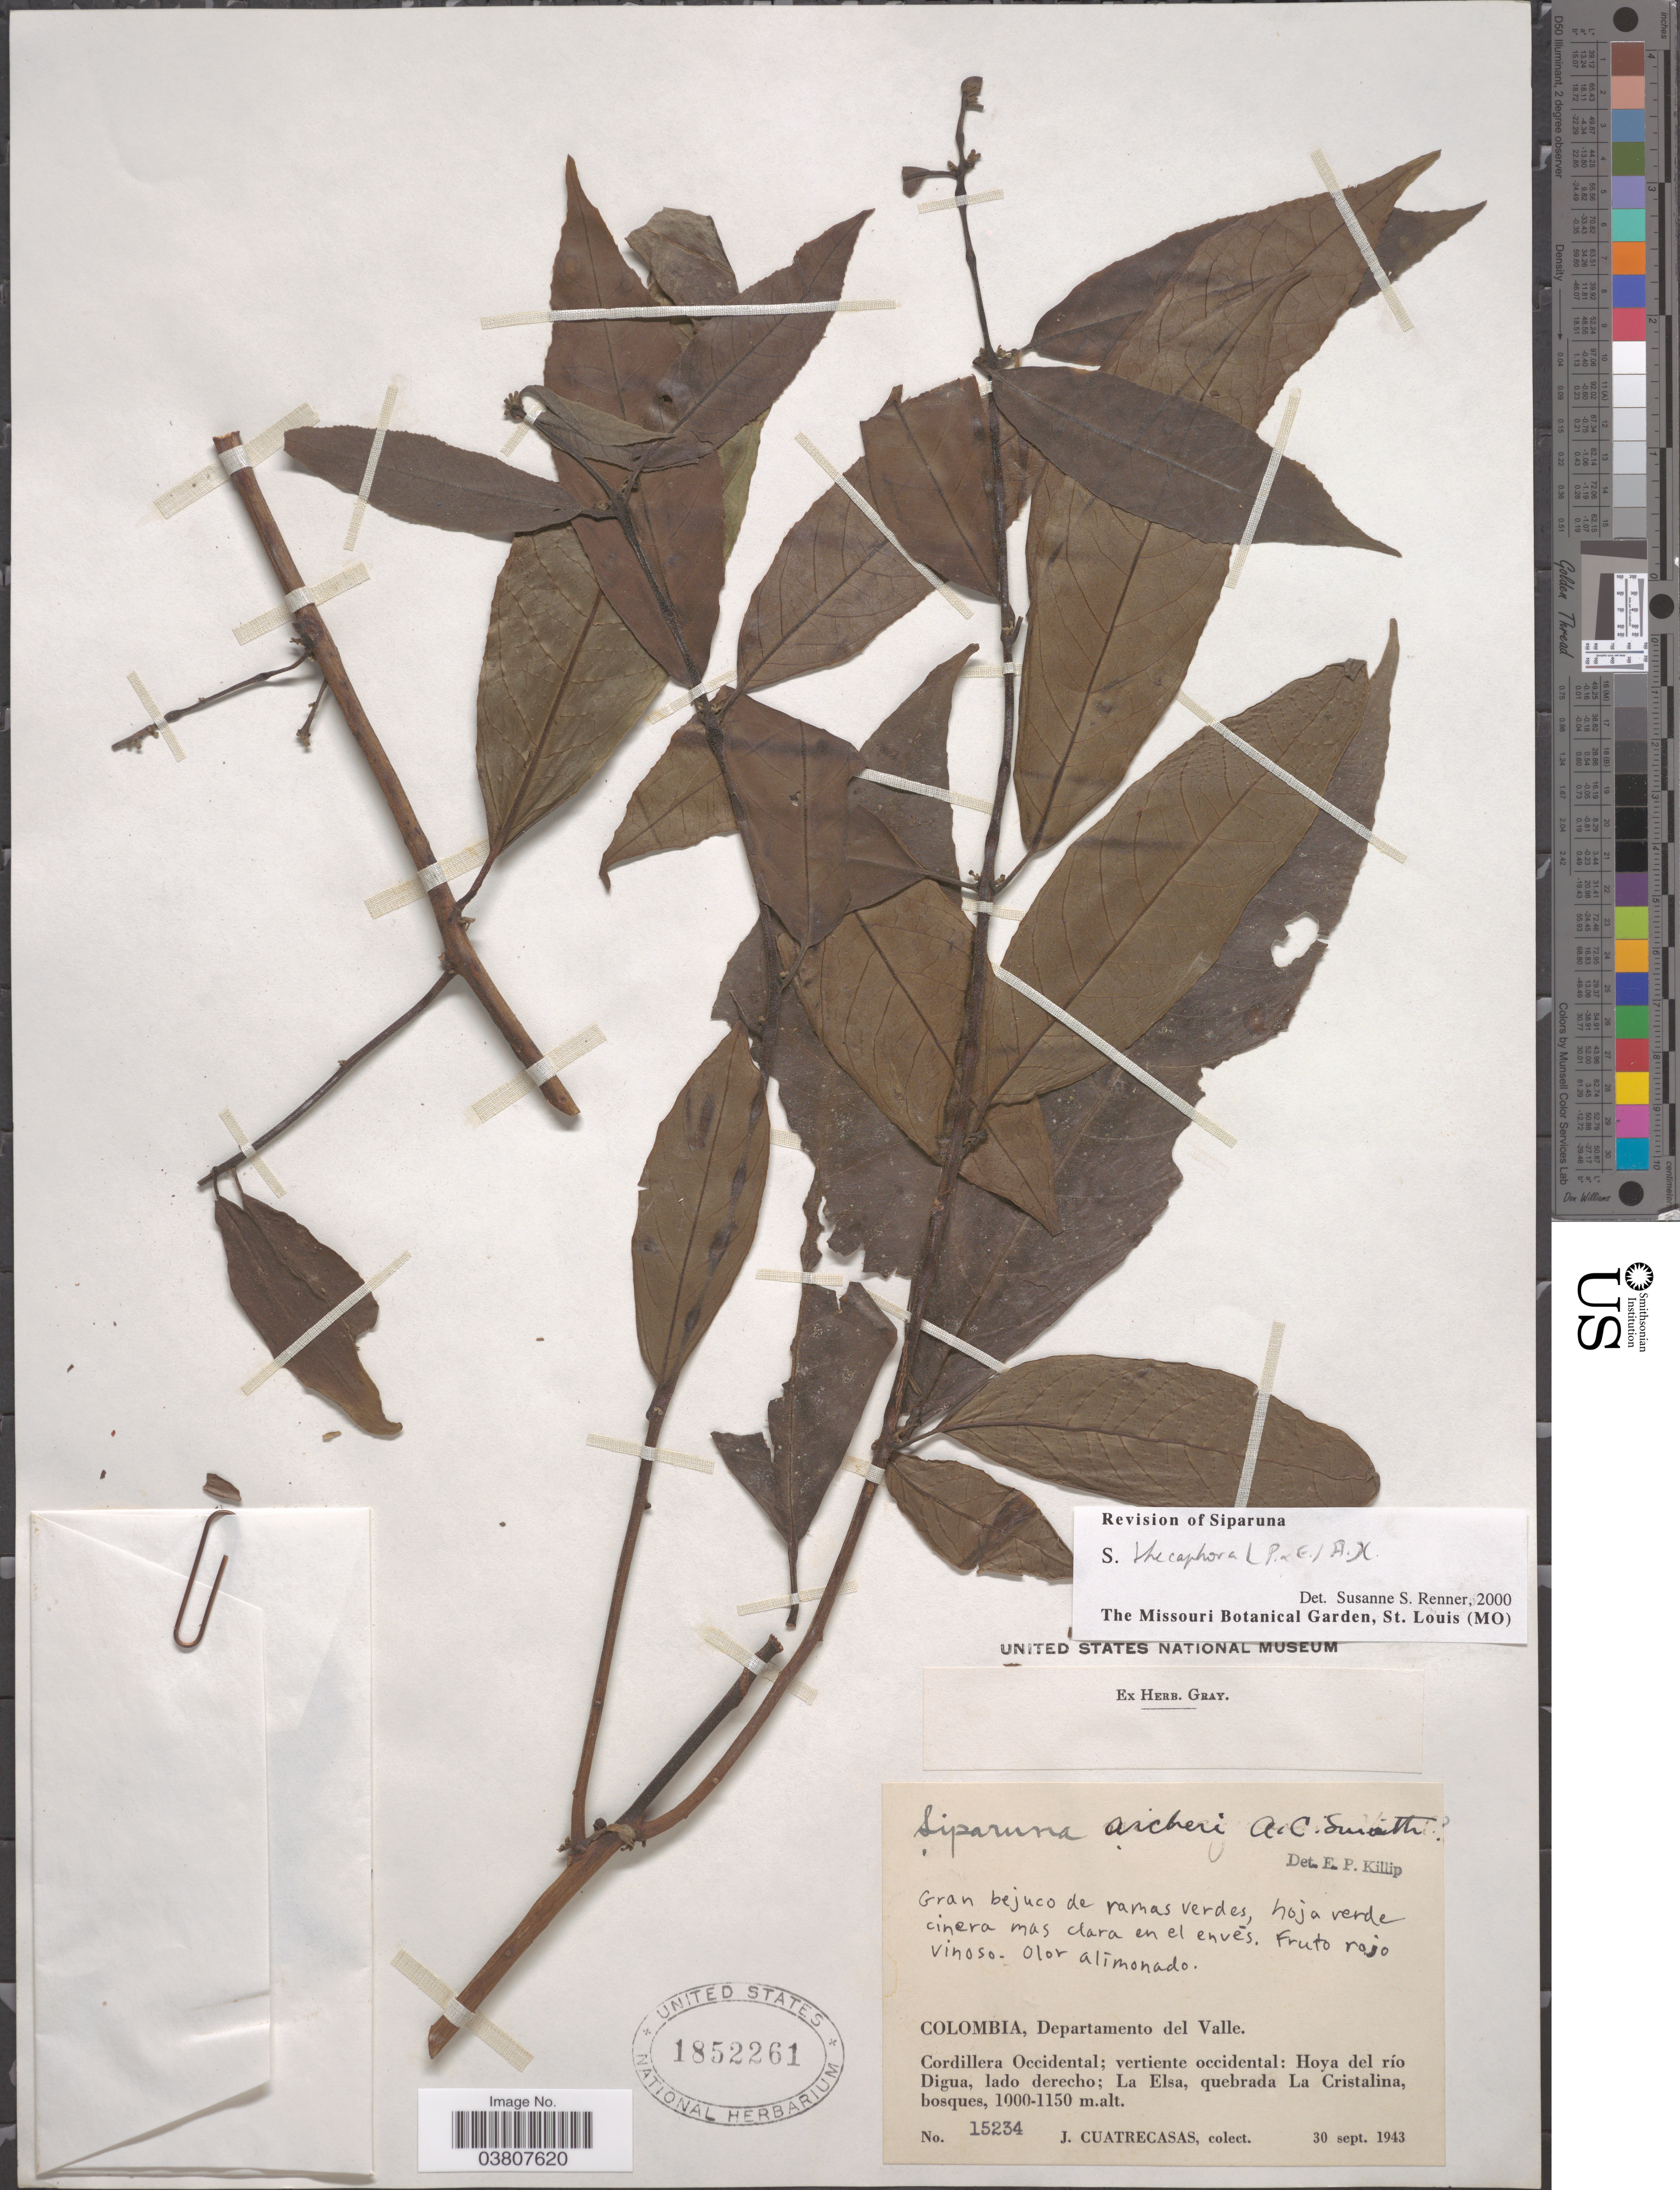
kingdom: Plantae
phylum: Tracheophyta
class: Magnoliopsida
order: Laurales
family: Siparunaceae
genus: Siparuna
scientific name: Siparuna thecaphora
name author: (Poepp. & Endl.) A. DC.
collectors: J. Cuatrecasas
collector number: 15234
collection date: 1943-09-30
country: Colombia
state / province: Valle del Cauca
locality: Departamento del Valle. Cordillera Occidental; vertiente occidental: Hoya del río Digua, lado derecho; La Elsa, quebrada La Cristalina.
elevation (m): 1000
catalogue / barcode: US 1852261